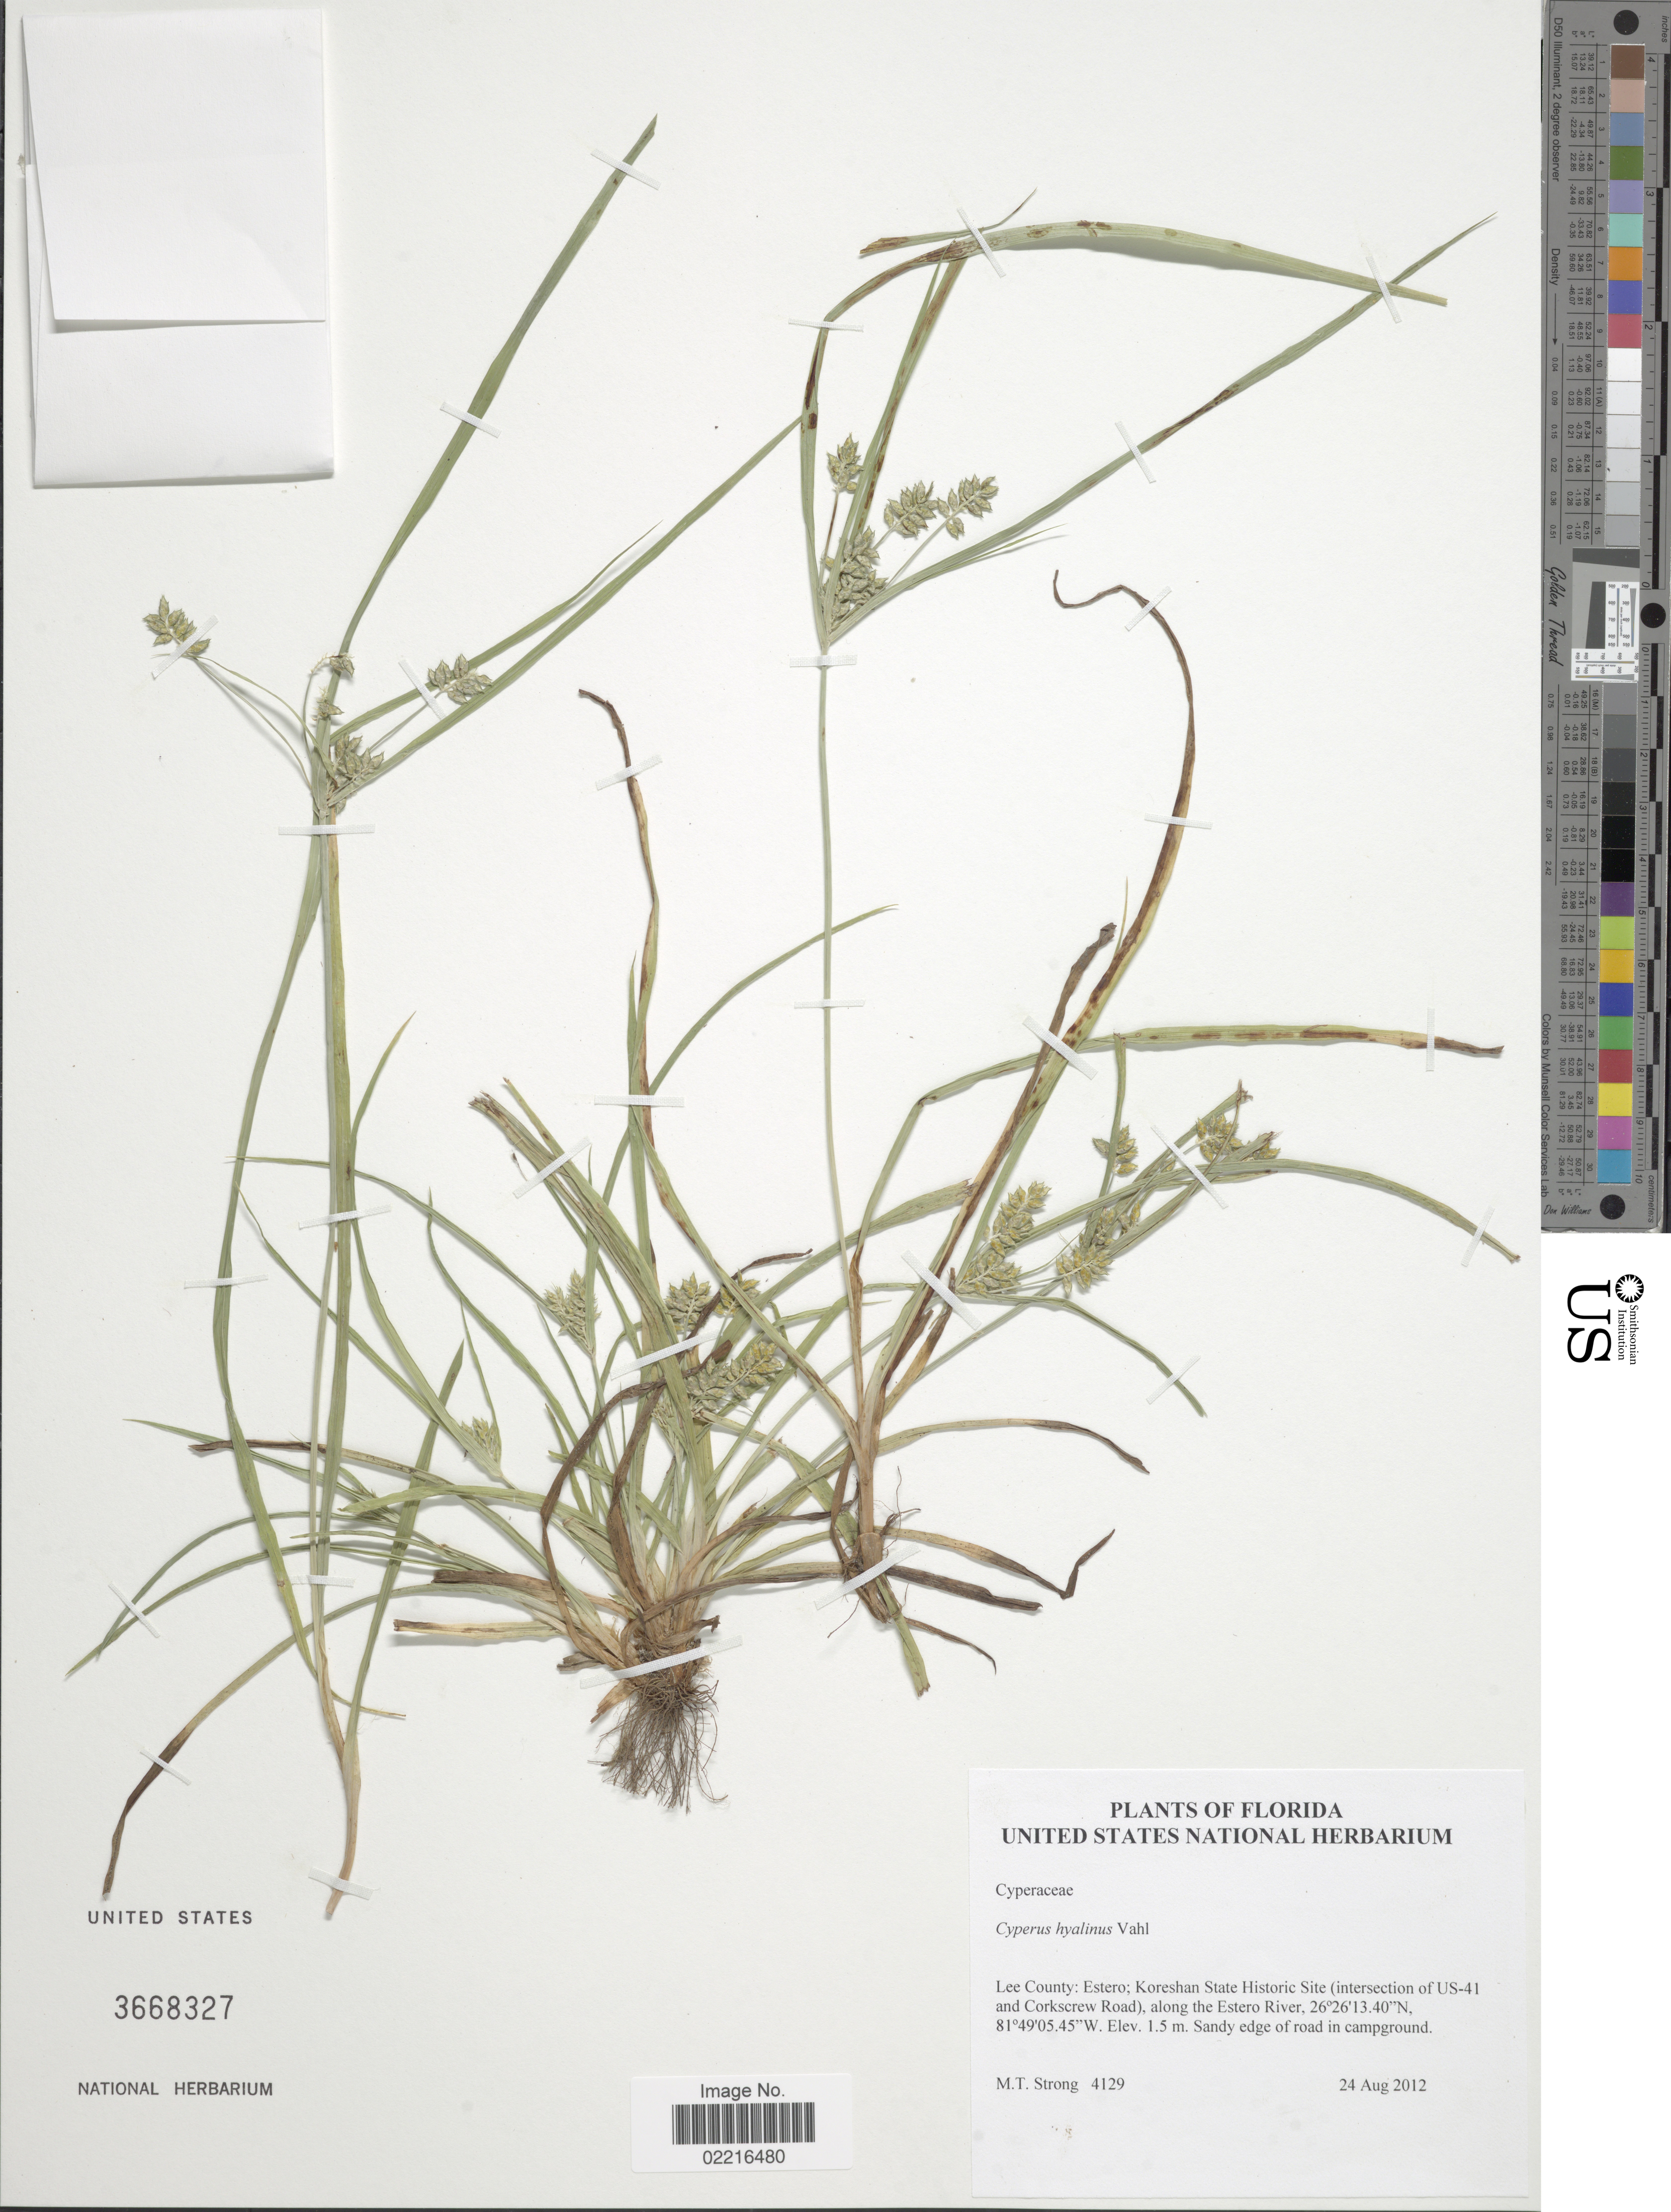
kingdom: Plantae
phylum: Tracheophyta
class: Liliopsida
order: Poales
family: Cyperaceae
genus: Cyperus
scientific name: Cyperus hyalinus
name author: Vahl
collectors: M. T. Strong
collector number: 4129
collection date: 2012-08-24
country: United States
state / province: Florida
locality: Lee County, Estero, Koreshan State Historic Site (intersection of US-41 and Corkscrew Road), along the Estero River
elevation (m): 1.5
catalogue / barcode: US 3668327